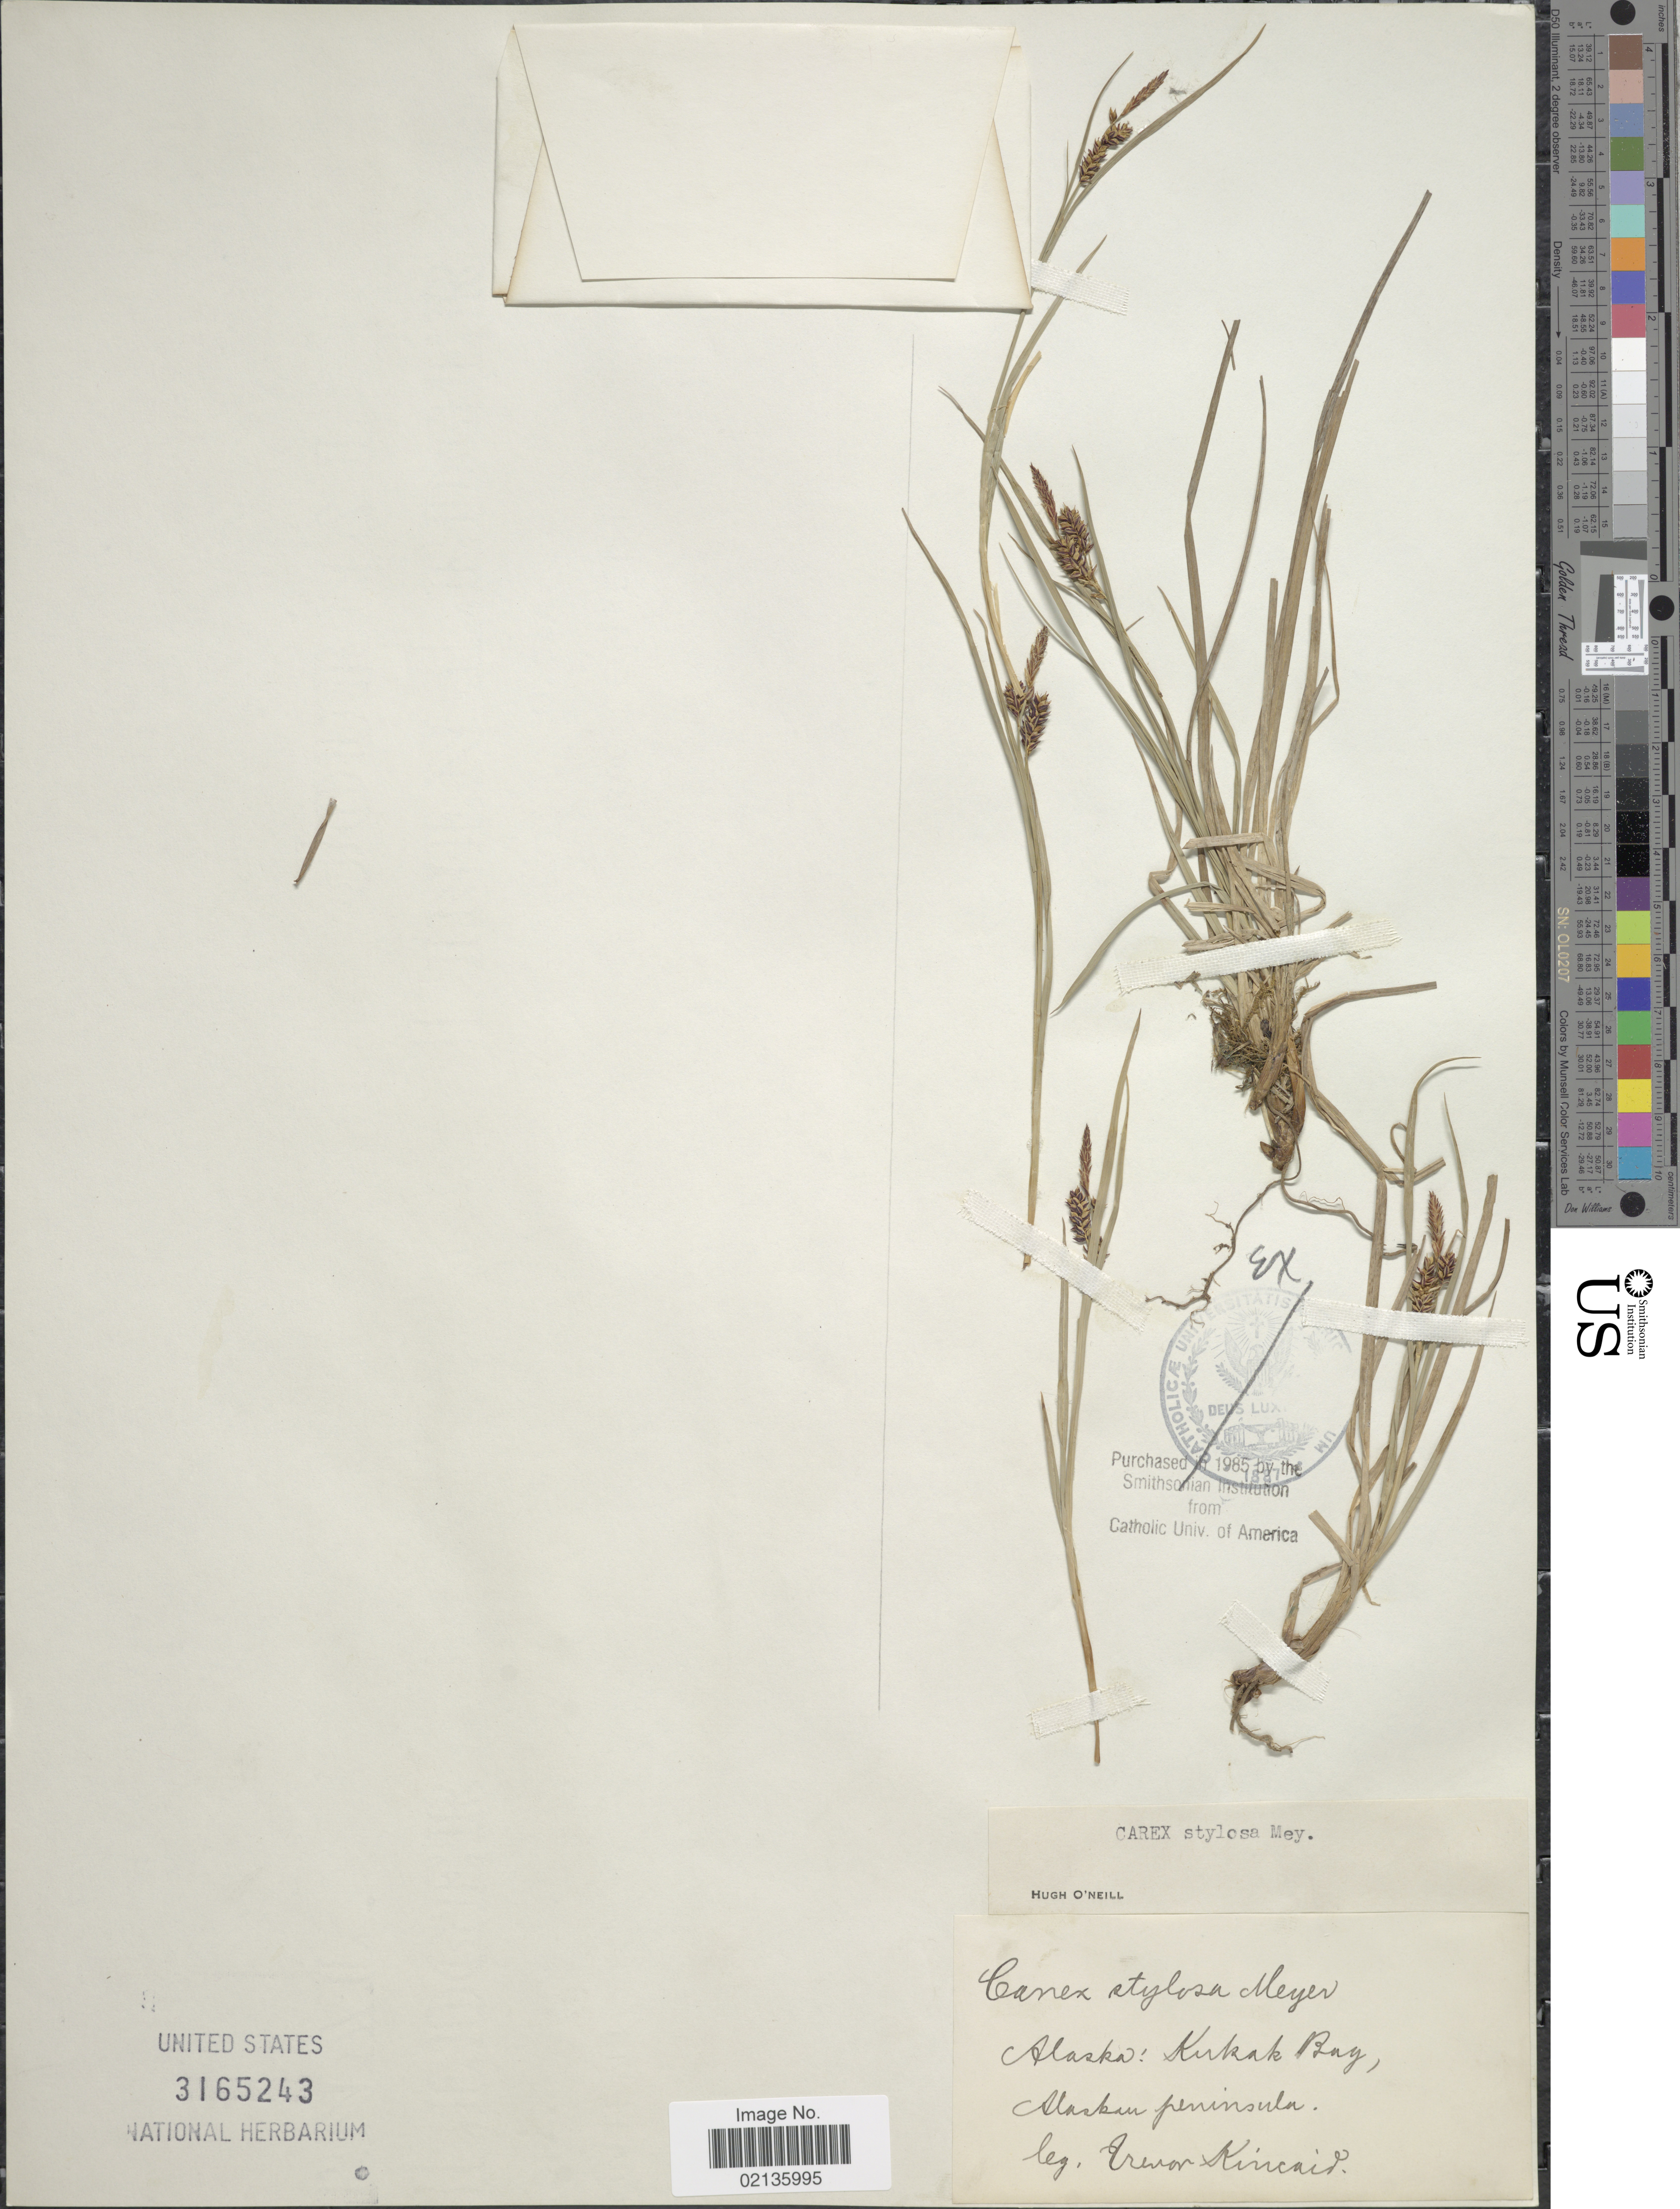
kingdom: Plantae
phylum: Tracheophyta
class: Liliopsida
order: Poales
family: Cyperaceae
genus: Carex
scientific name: Carex stylosa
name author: C.A. Mey.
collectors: T. C. Kincaid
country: United States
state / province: Alaska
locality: Kukak Bay, Alaska Peninsula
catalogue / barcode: US 3165243